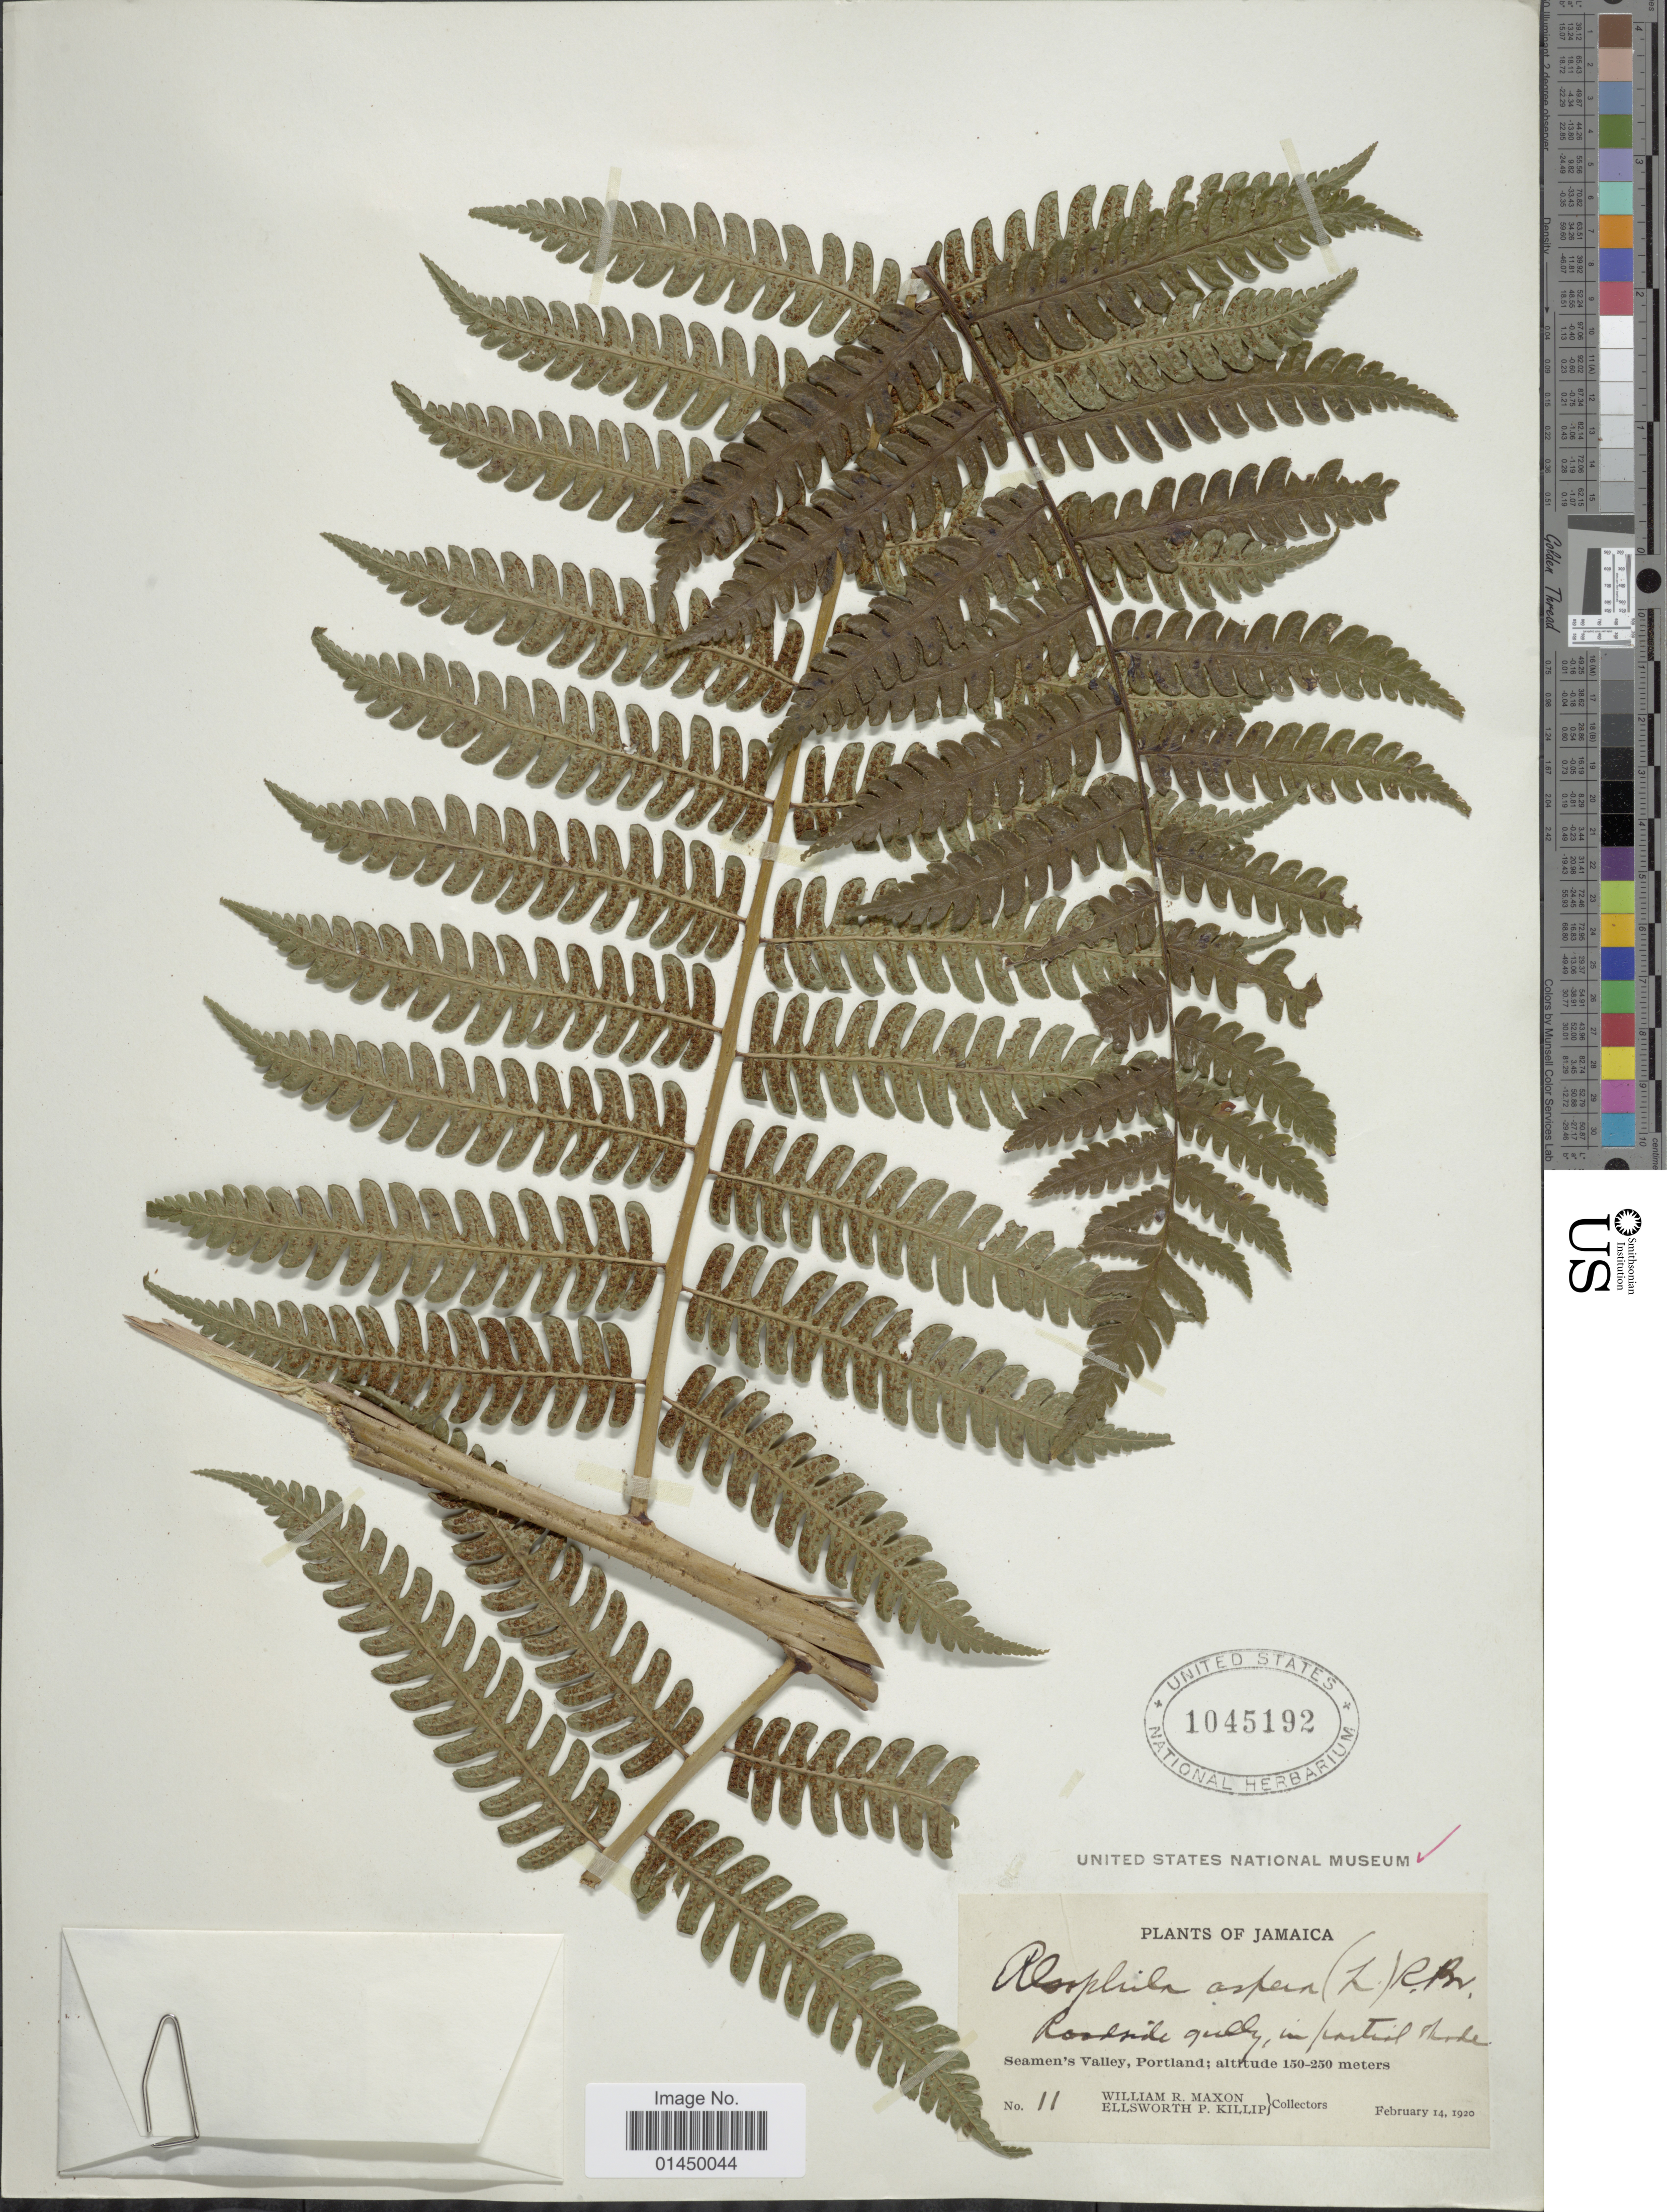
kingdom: Plantae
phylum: Tracheophyta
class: Polypodiopsida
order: Cyatheales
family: Cyatheaceae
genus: Cyathea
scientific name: Cyathea aspera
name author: (L.) Sw.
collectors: W. R. Maxon & E. P. Killip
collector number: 11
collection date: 1920-02-14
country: Jamaica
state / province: Portland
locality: Seamen's Valley, Portland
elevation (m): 150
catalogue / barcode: US 1045192